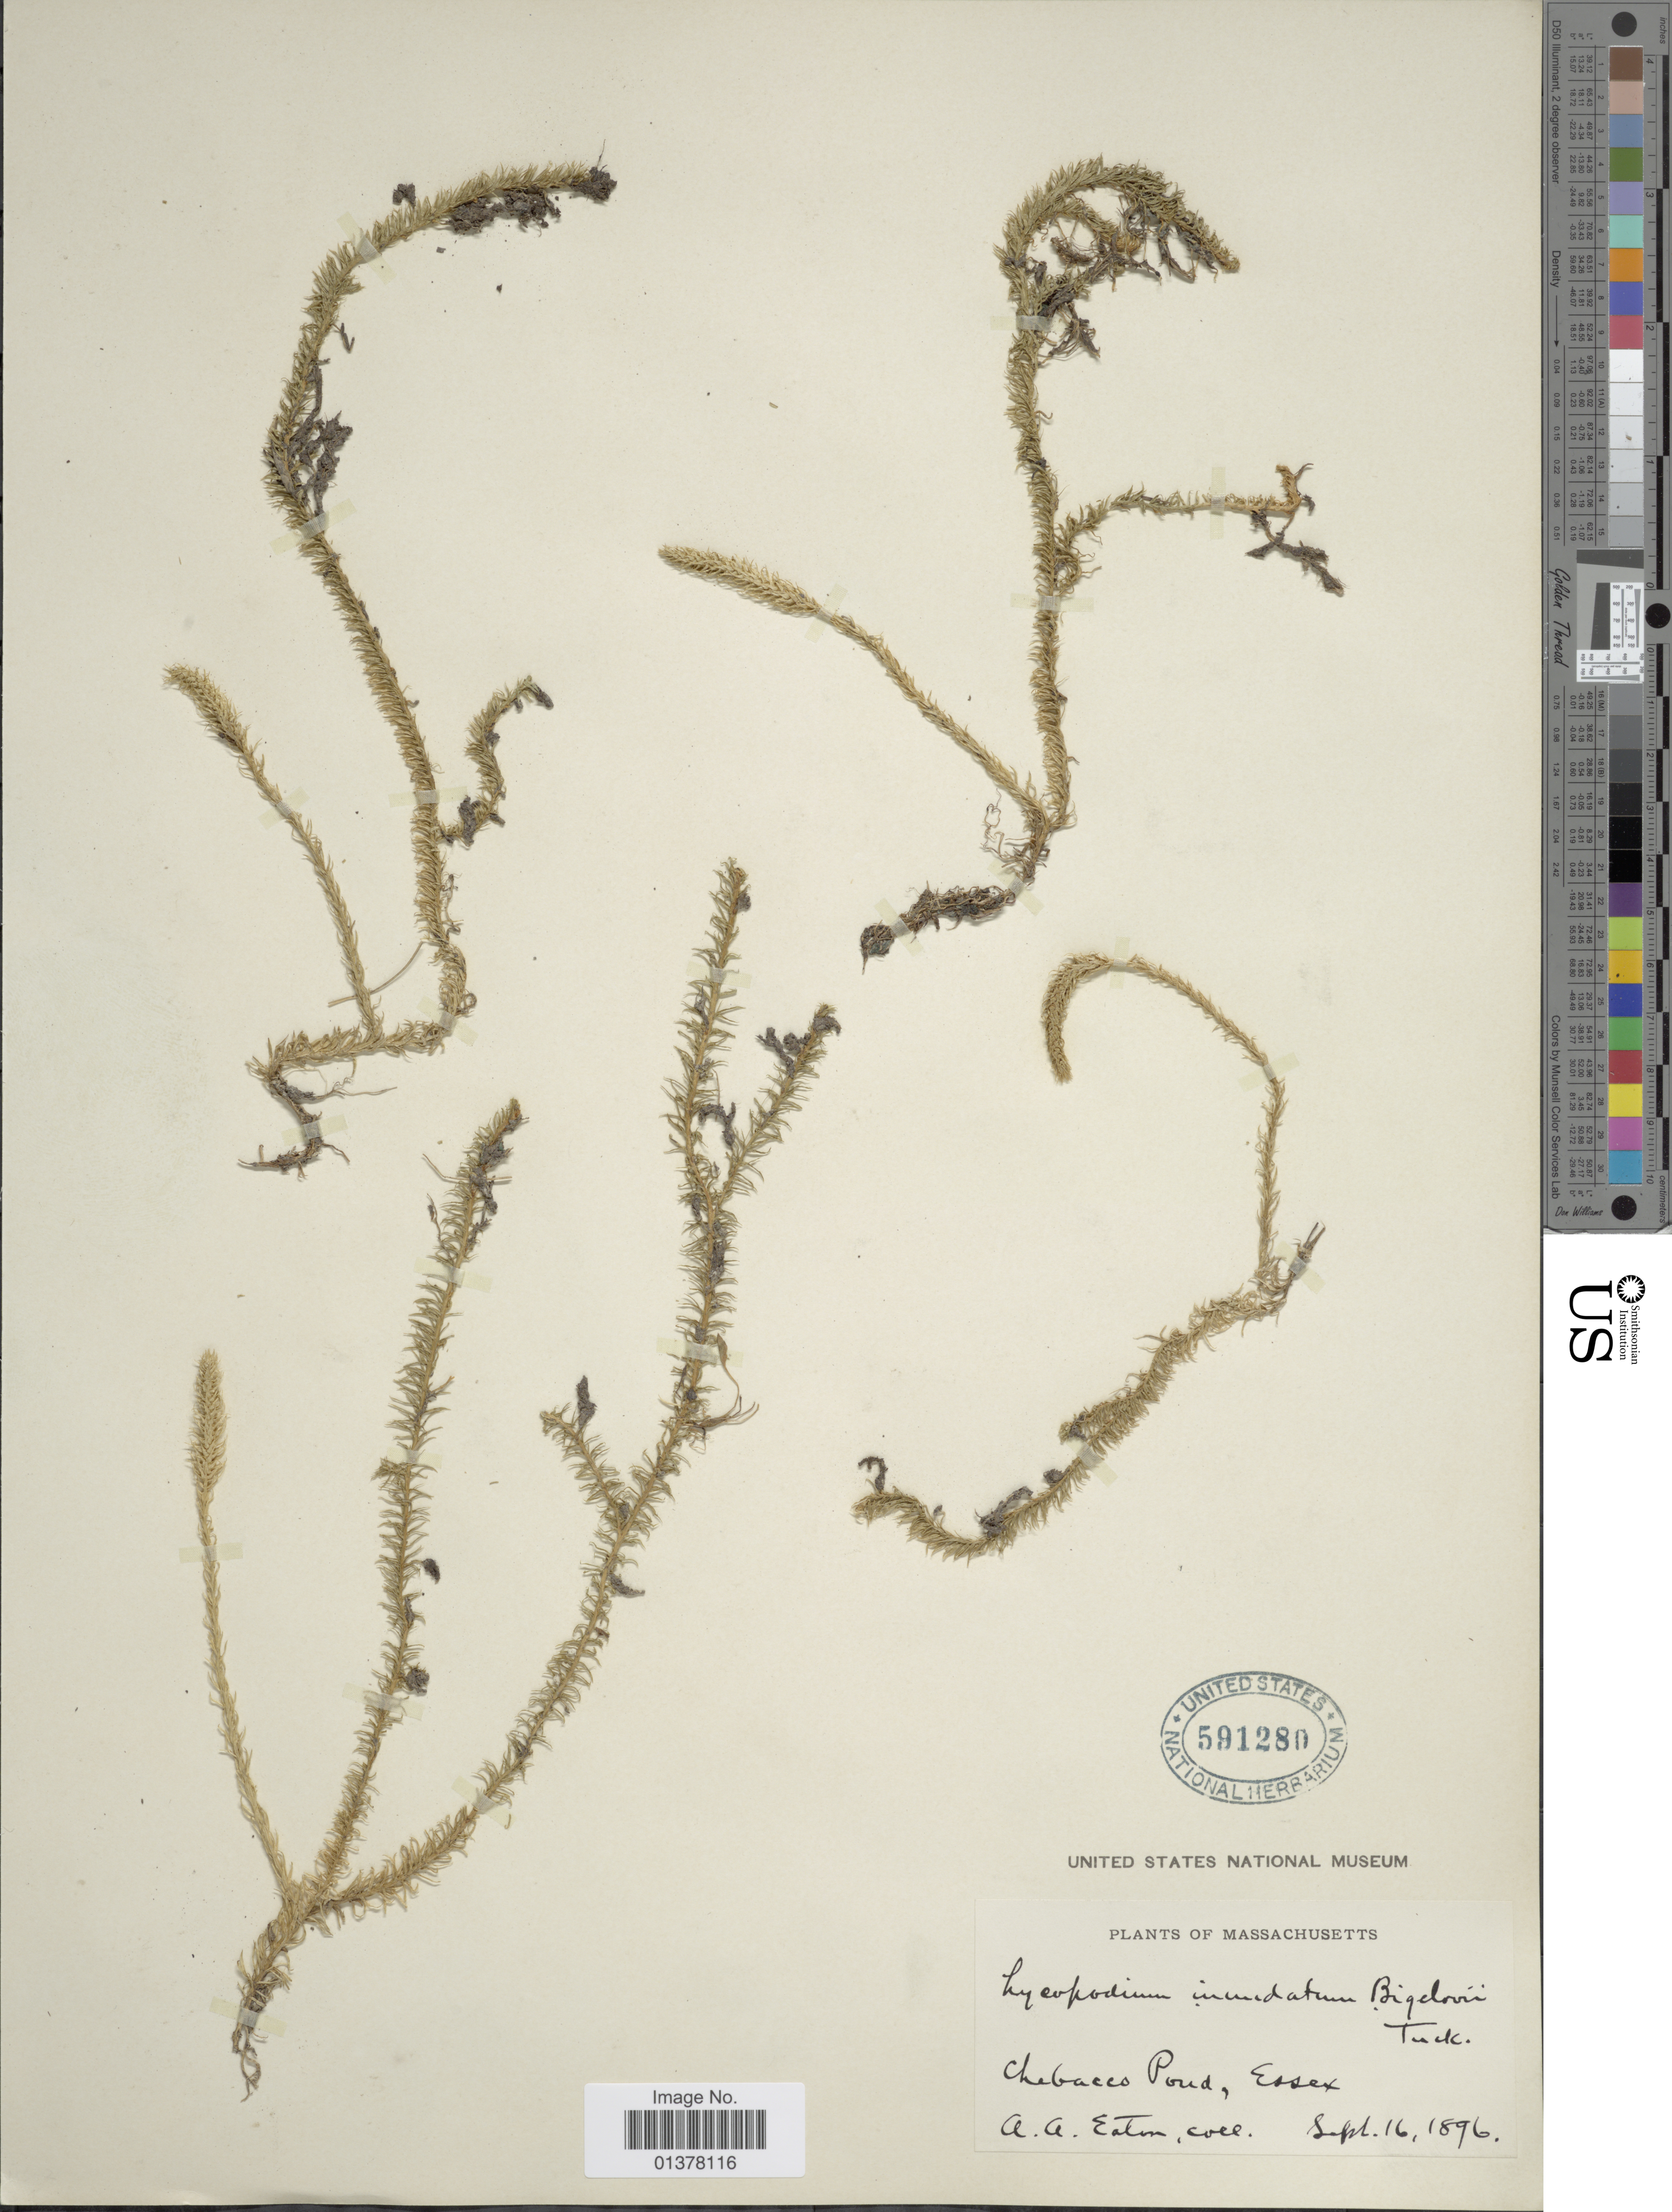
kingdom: Plantae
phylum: Tracheophyta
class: Lycopodiopsida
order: Lycopodiales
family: Lycopodiaceae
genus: Lycopodiella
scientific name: Lycopodiella appressa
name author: (Chapm.) Cranfill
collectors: A. A. Eaton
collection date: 1896-09-16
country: United States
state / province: Massachusetts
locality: Chebaces Pond, Essex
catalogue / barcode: US 591280